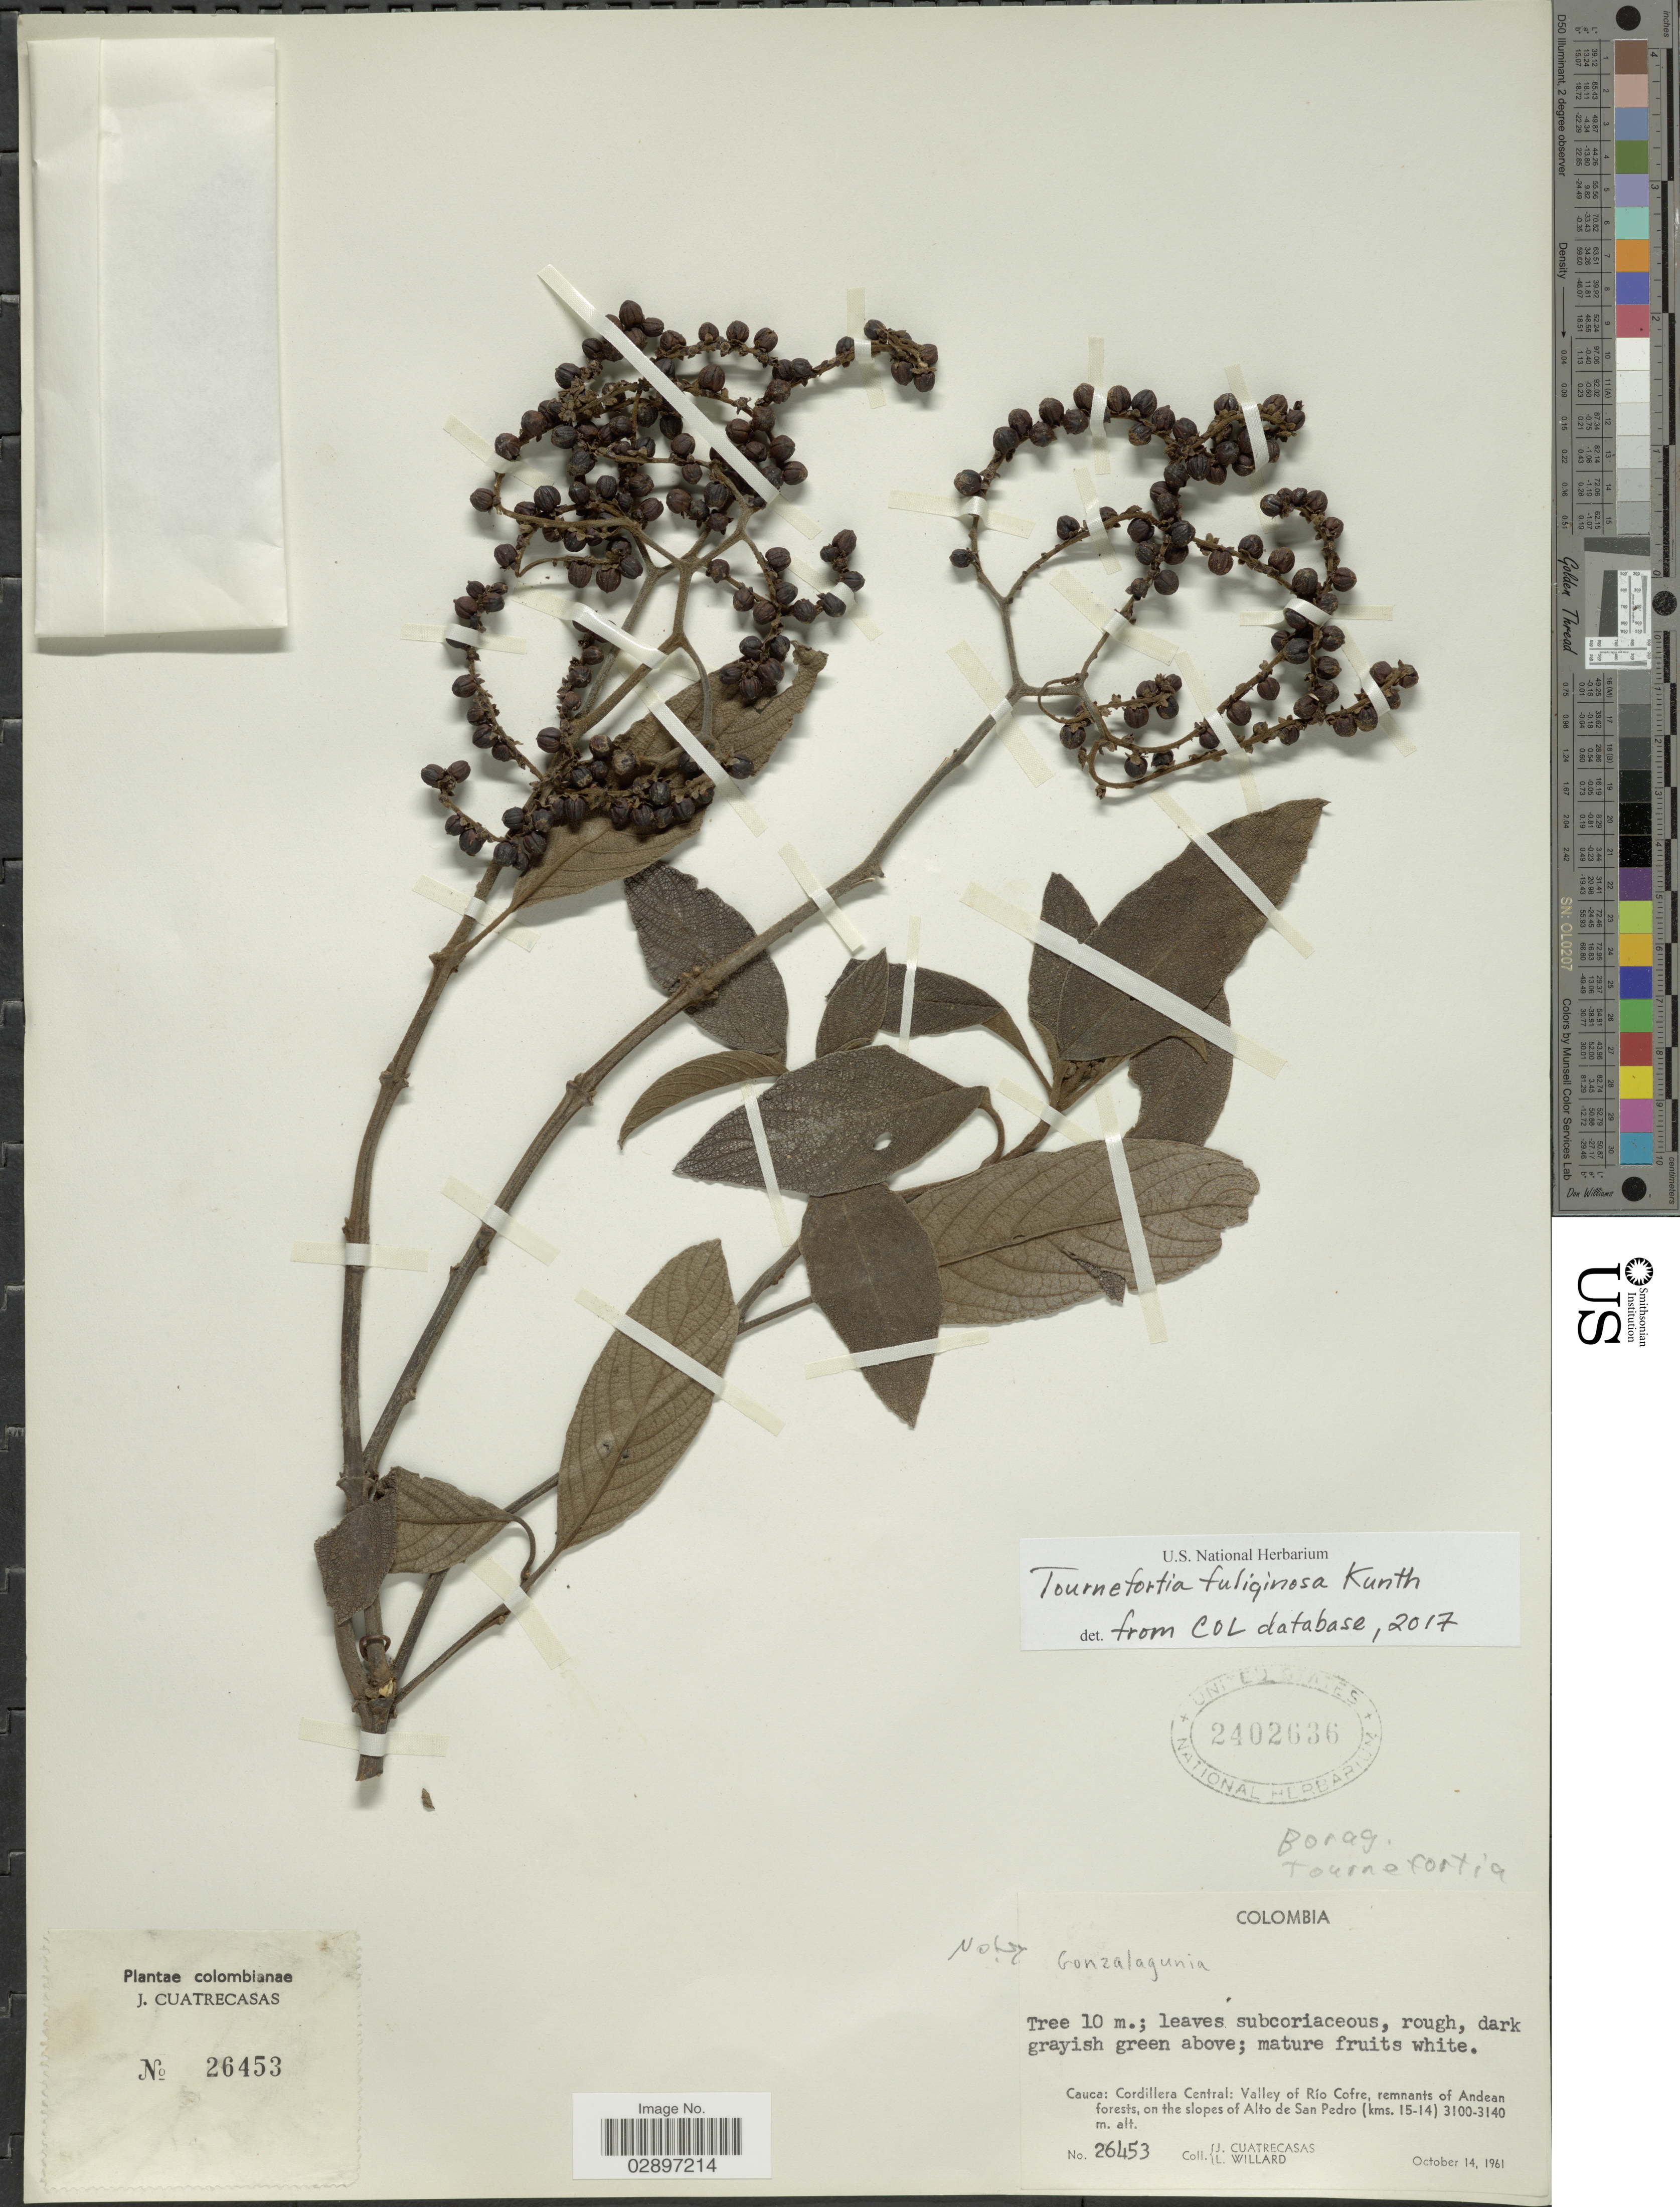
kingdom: Plantae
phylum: Tracheophyta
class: Magnoliopsida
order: Boraginales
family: Heliotropiaceae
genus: Tournefortia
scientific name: Tournefortia fuliginosa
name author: Kunth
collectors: J. Cuatrecasas & L. Willard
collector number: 26453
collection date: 1961-10-14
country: Colombia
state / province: Cauca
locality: Cordillera Central: Valley of Río Cofre, remnants of Andean forests, on the slopes of Alto de San Pedro (kms. 15-14).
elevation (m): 3100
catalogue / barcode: US 2402636